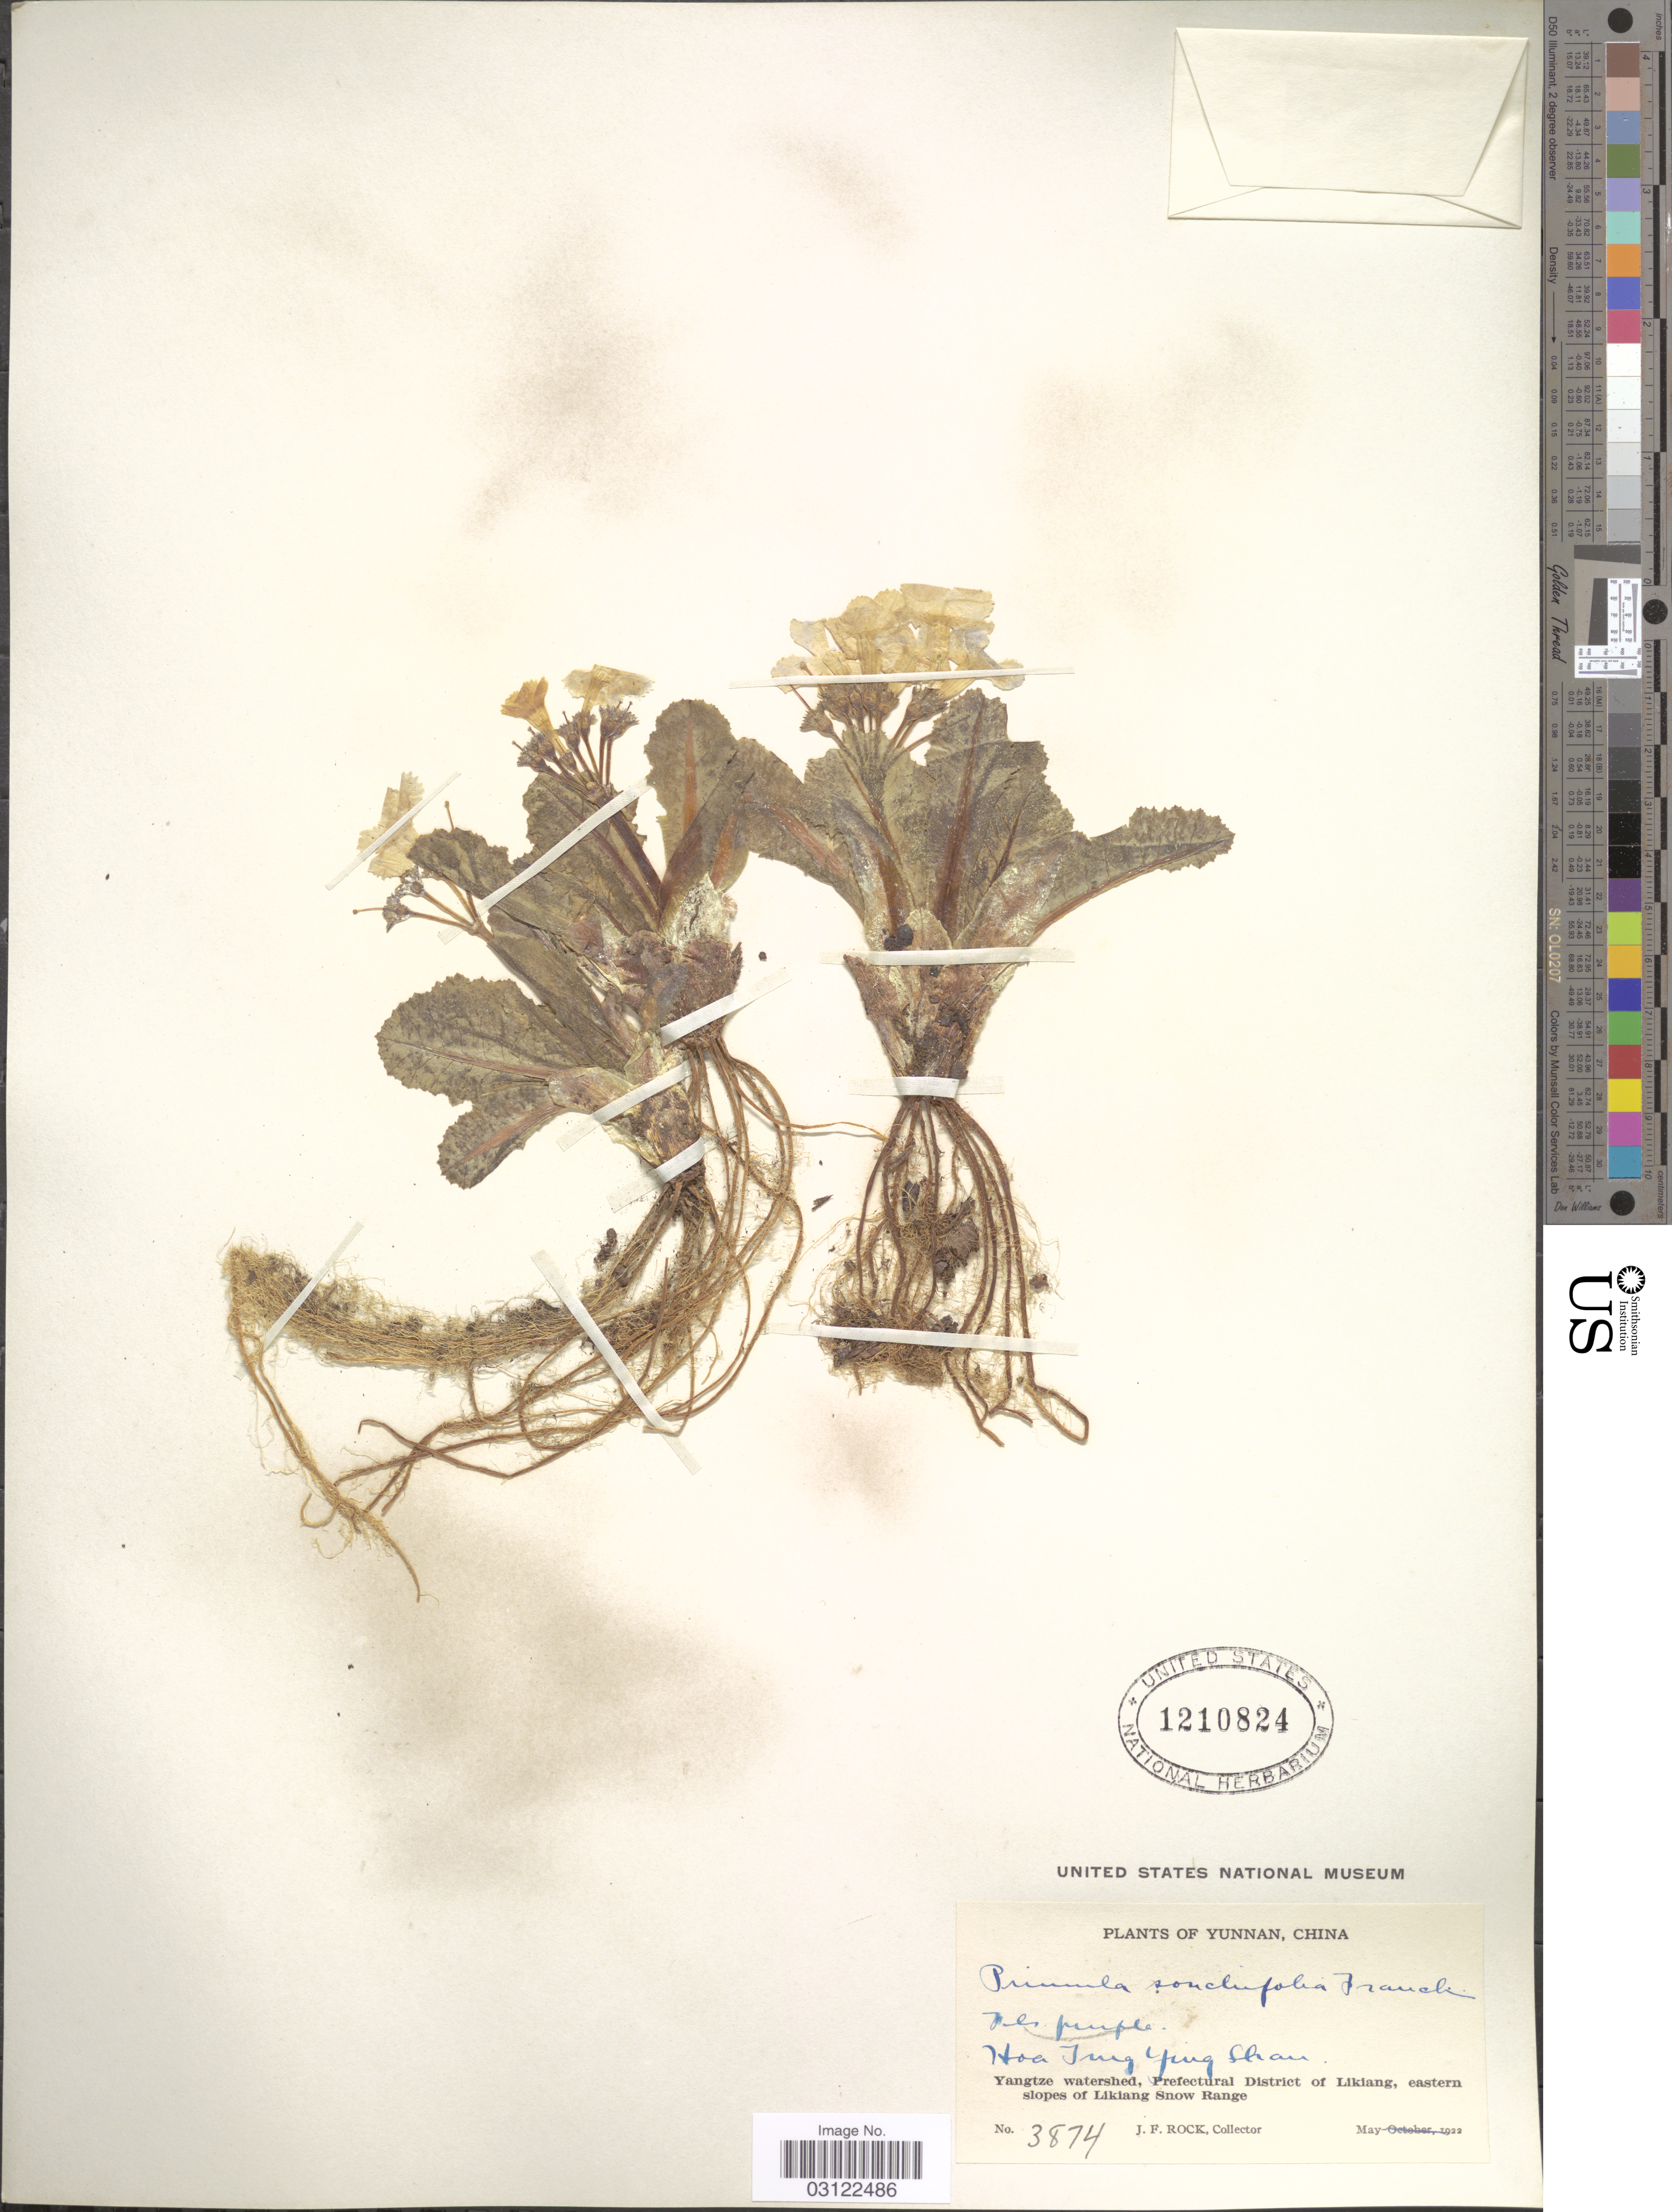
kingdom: Plantae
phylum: Tracheophyta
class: Magnoliopsida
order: Ericales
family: Primulaceae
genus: Primula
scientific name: Primula sonchifolia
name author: Franch.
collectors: J. Rock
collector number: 3874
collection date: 1922-05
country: China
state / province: Yunnan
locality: Hoa Tung Ying Shan. Yangtze watershed, Prefectural District of Likiang, eastern slopes of Likiang Snow Range.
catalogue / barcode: US 1210824